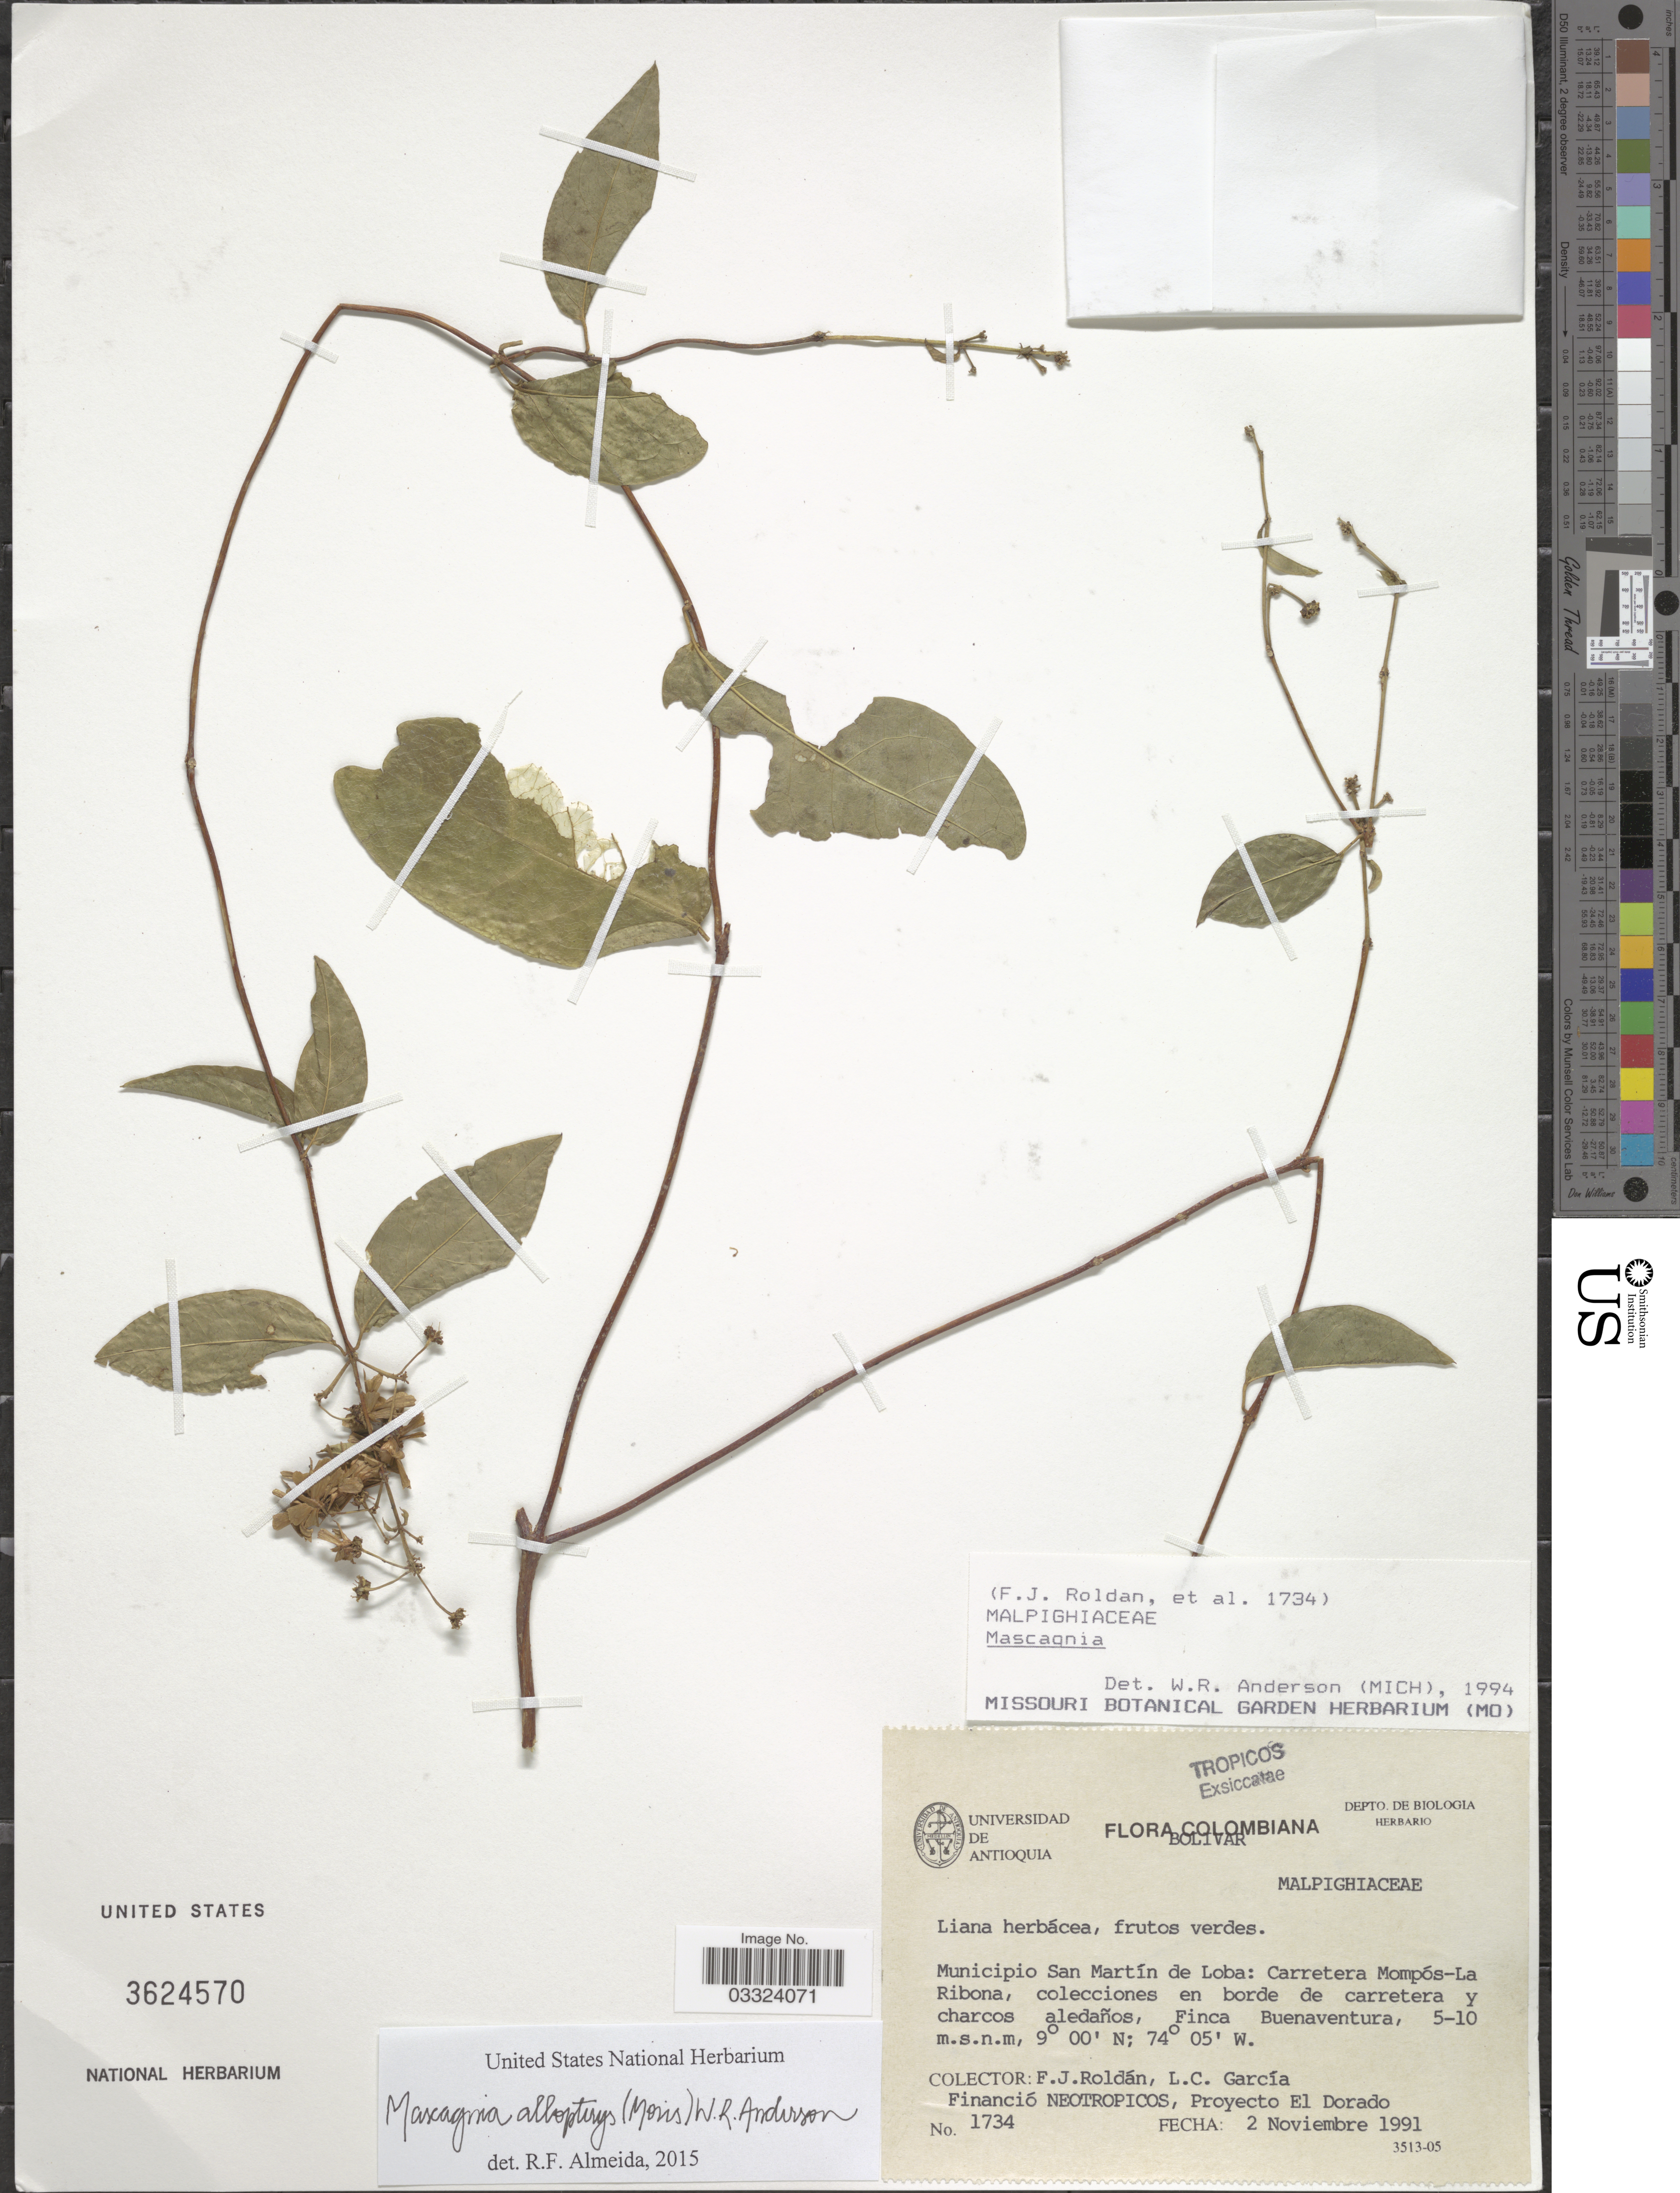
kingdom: Plantae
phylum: Tracheophyta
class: Magnoliopsida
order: Malpighiales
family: Malpighiaceae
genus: Mascagnia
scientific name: Mascagnia sp.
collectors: F. J. Roldán & L. C. Garcia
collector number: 1734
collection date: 1991-11-02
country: Colombia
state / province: Bolívar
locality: Municipio San Martín de Loba: Carretera Mompós-La Ribona, colecciones en borde de carretera y charcos aledaños, Finca Buenaventura.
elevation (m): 5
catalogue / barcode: US 3624570